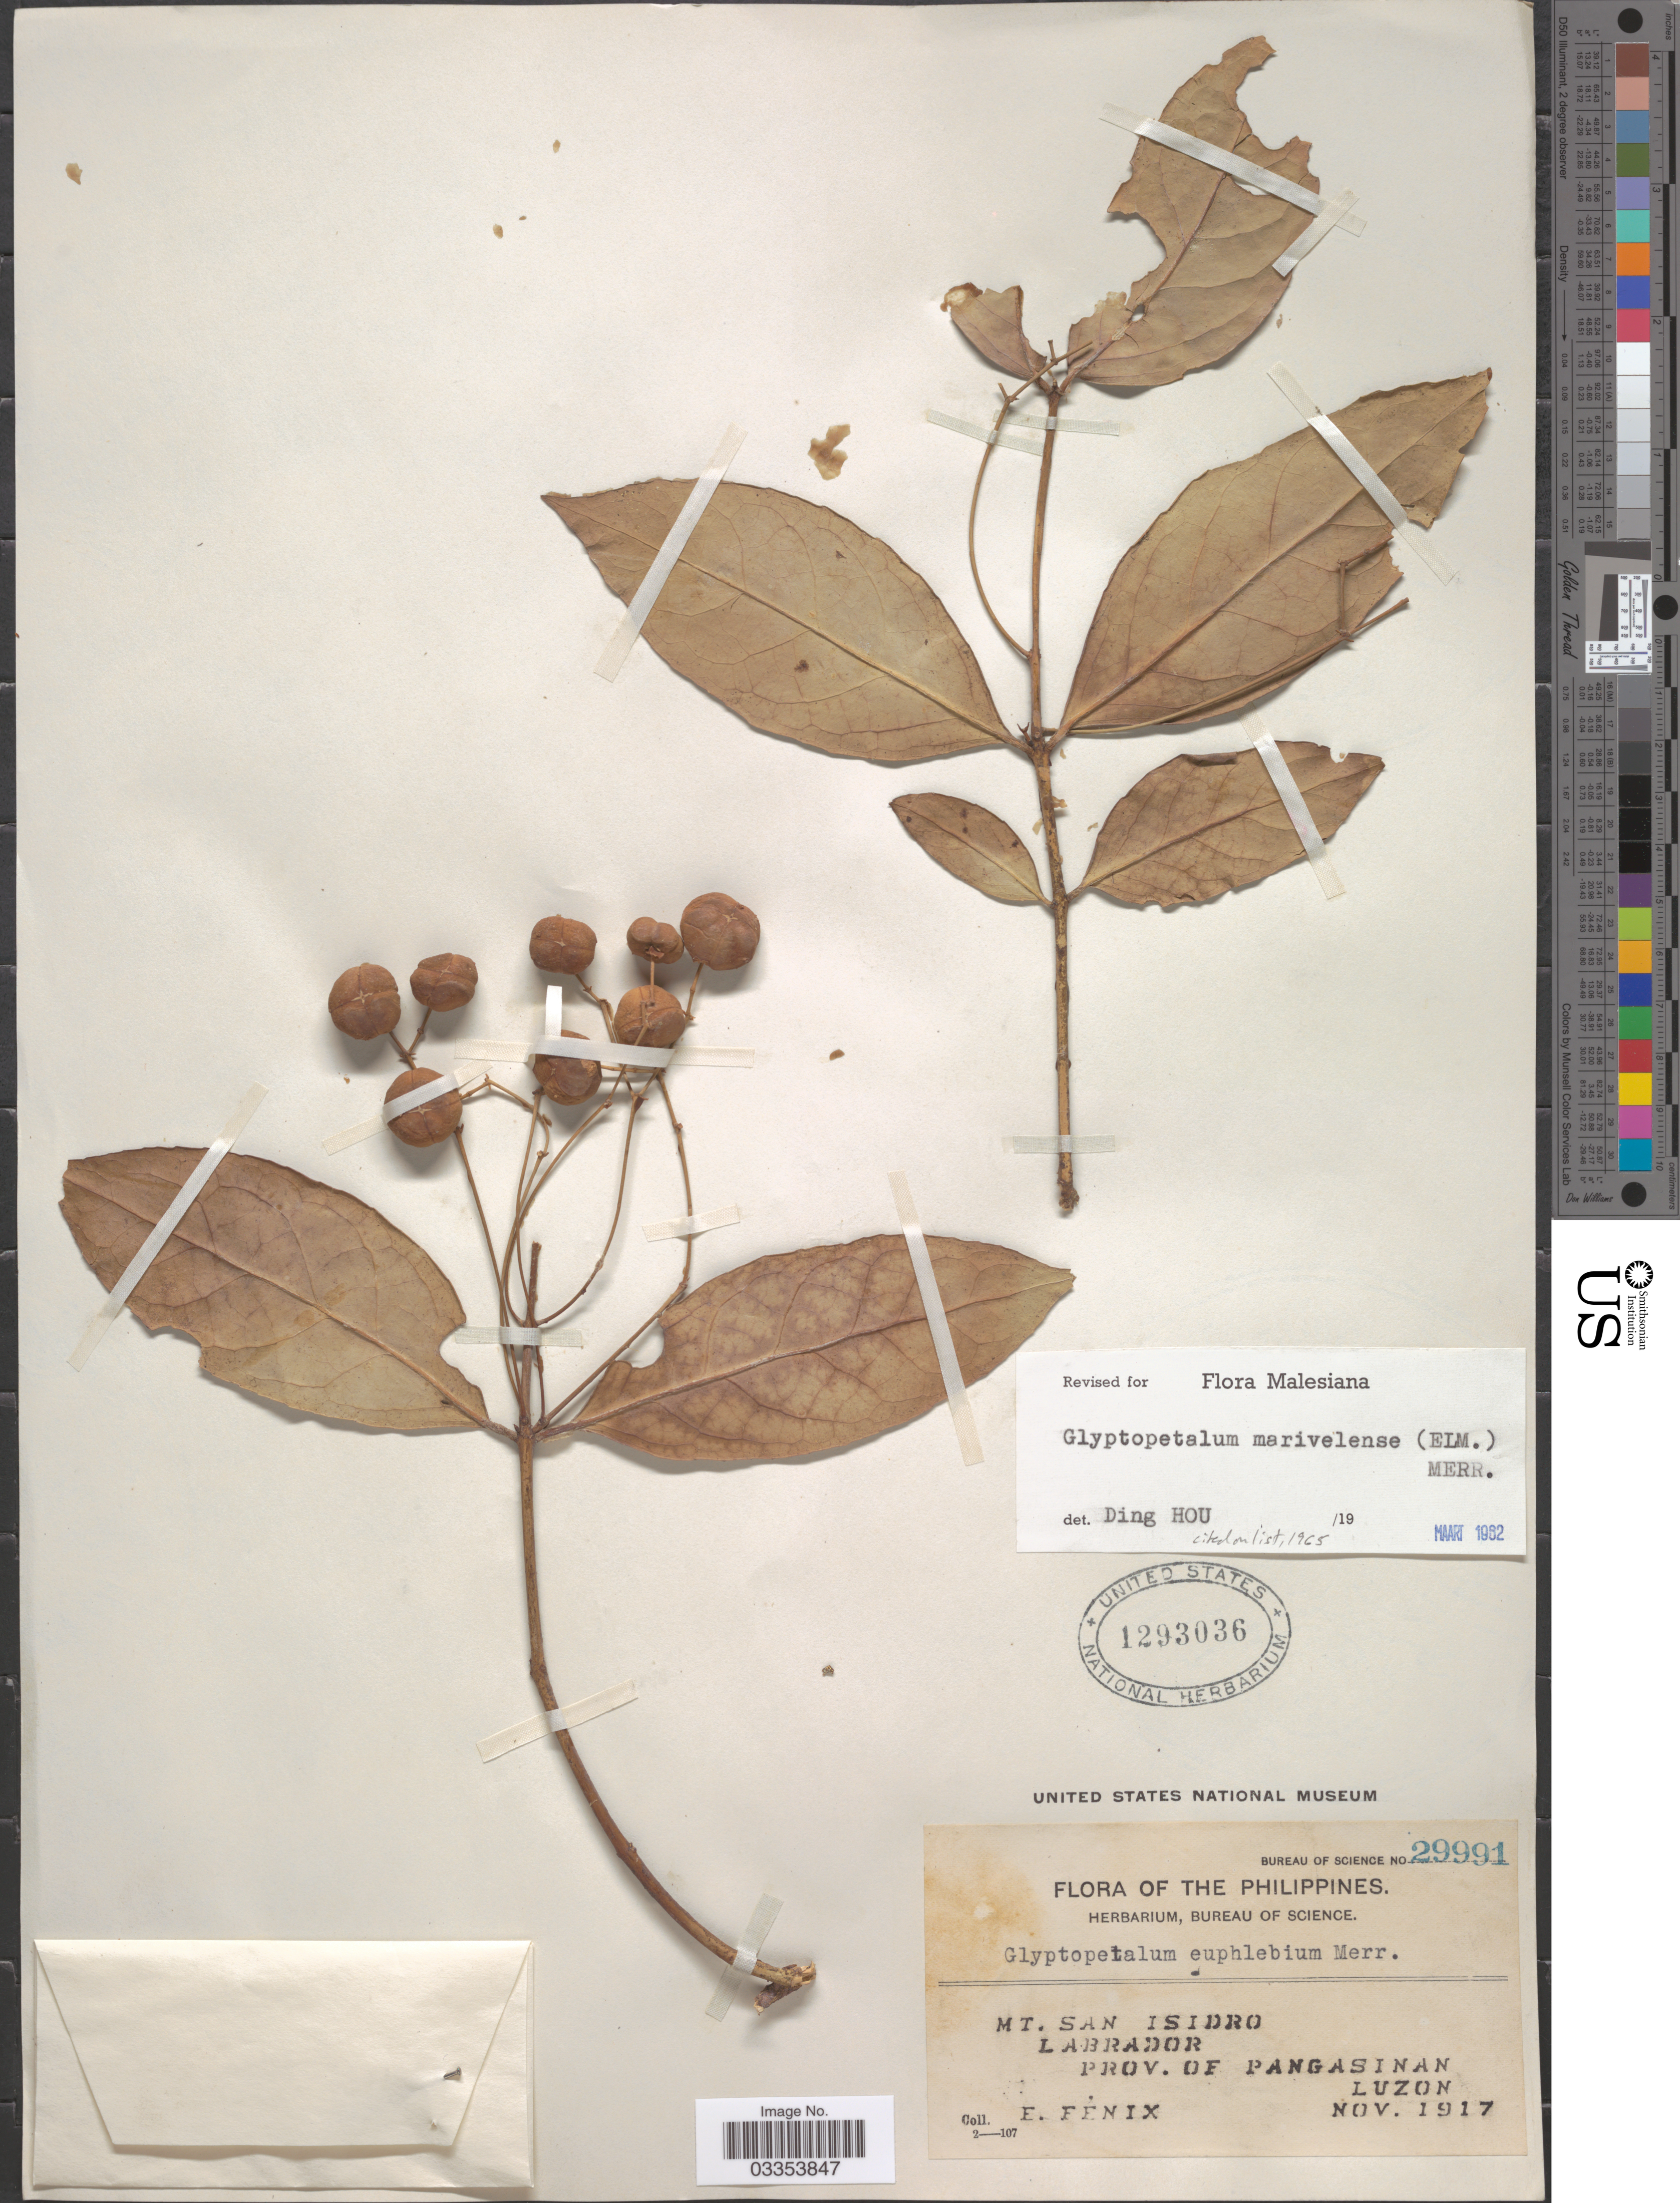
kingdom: Plantae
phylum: Tracheophyta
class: Magnoliopsida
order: Celastrales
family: Celastraceae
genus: Glyptopetalum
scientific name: Glyptopetalum marivelense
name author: Merr.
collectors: E. Fénix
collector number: Bureau of Science 29991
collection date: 1917-11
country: Philippines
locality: Mt. San Isidro. Labrador. Prov. of Pangasinan. Luzon.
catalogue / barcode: US 1293036